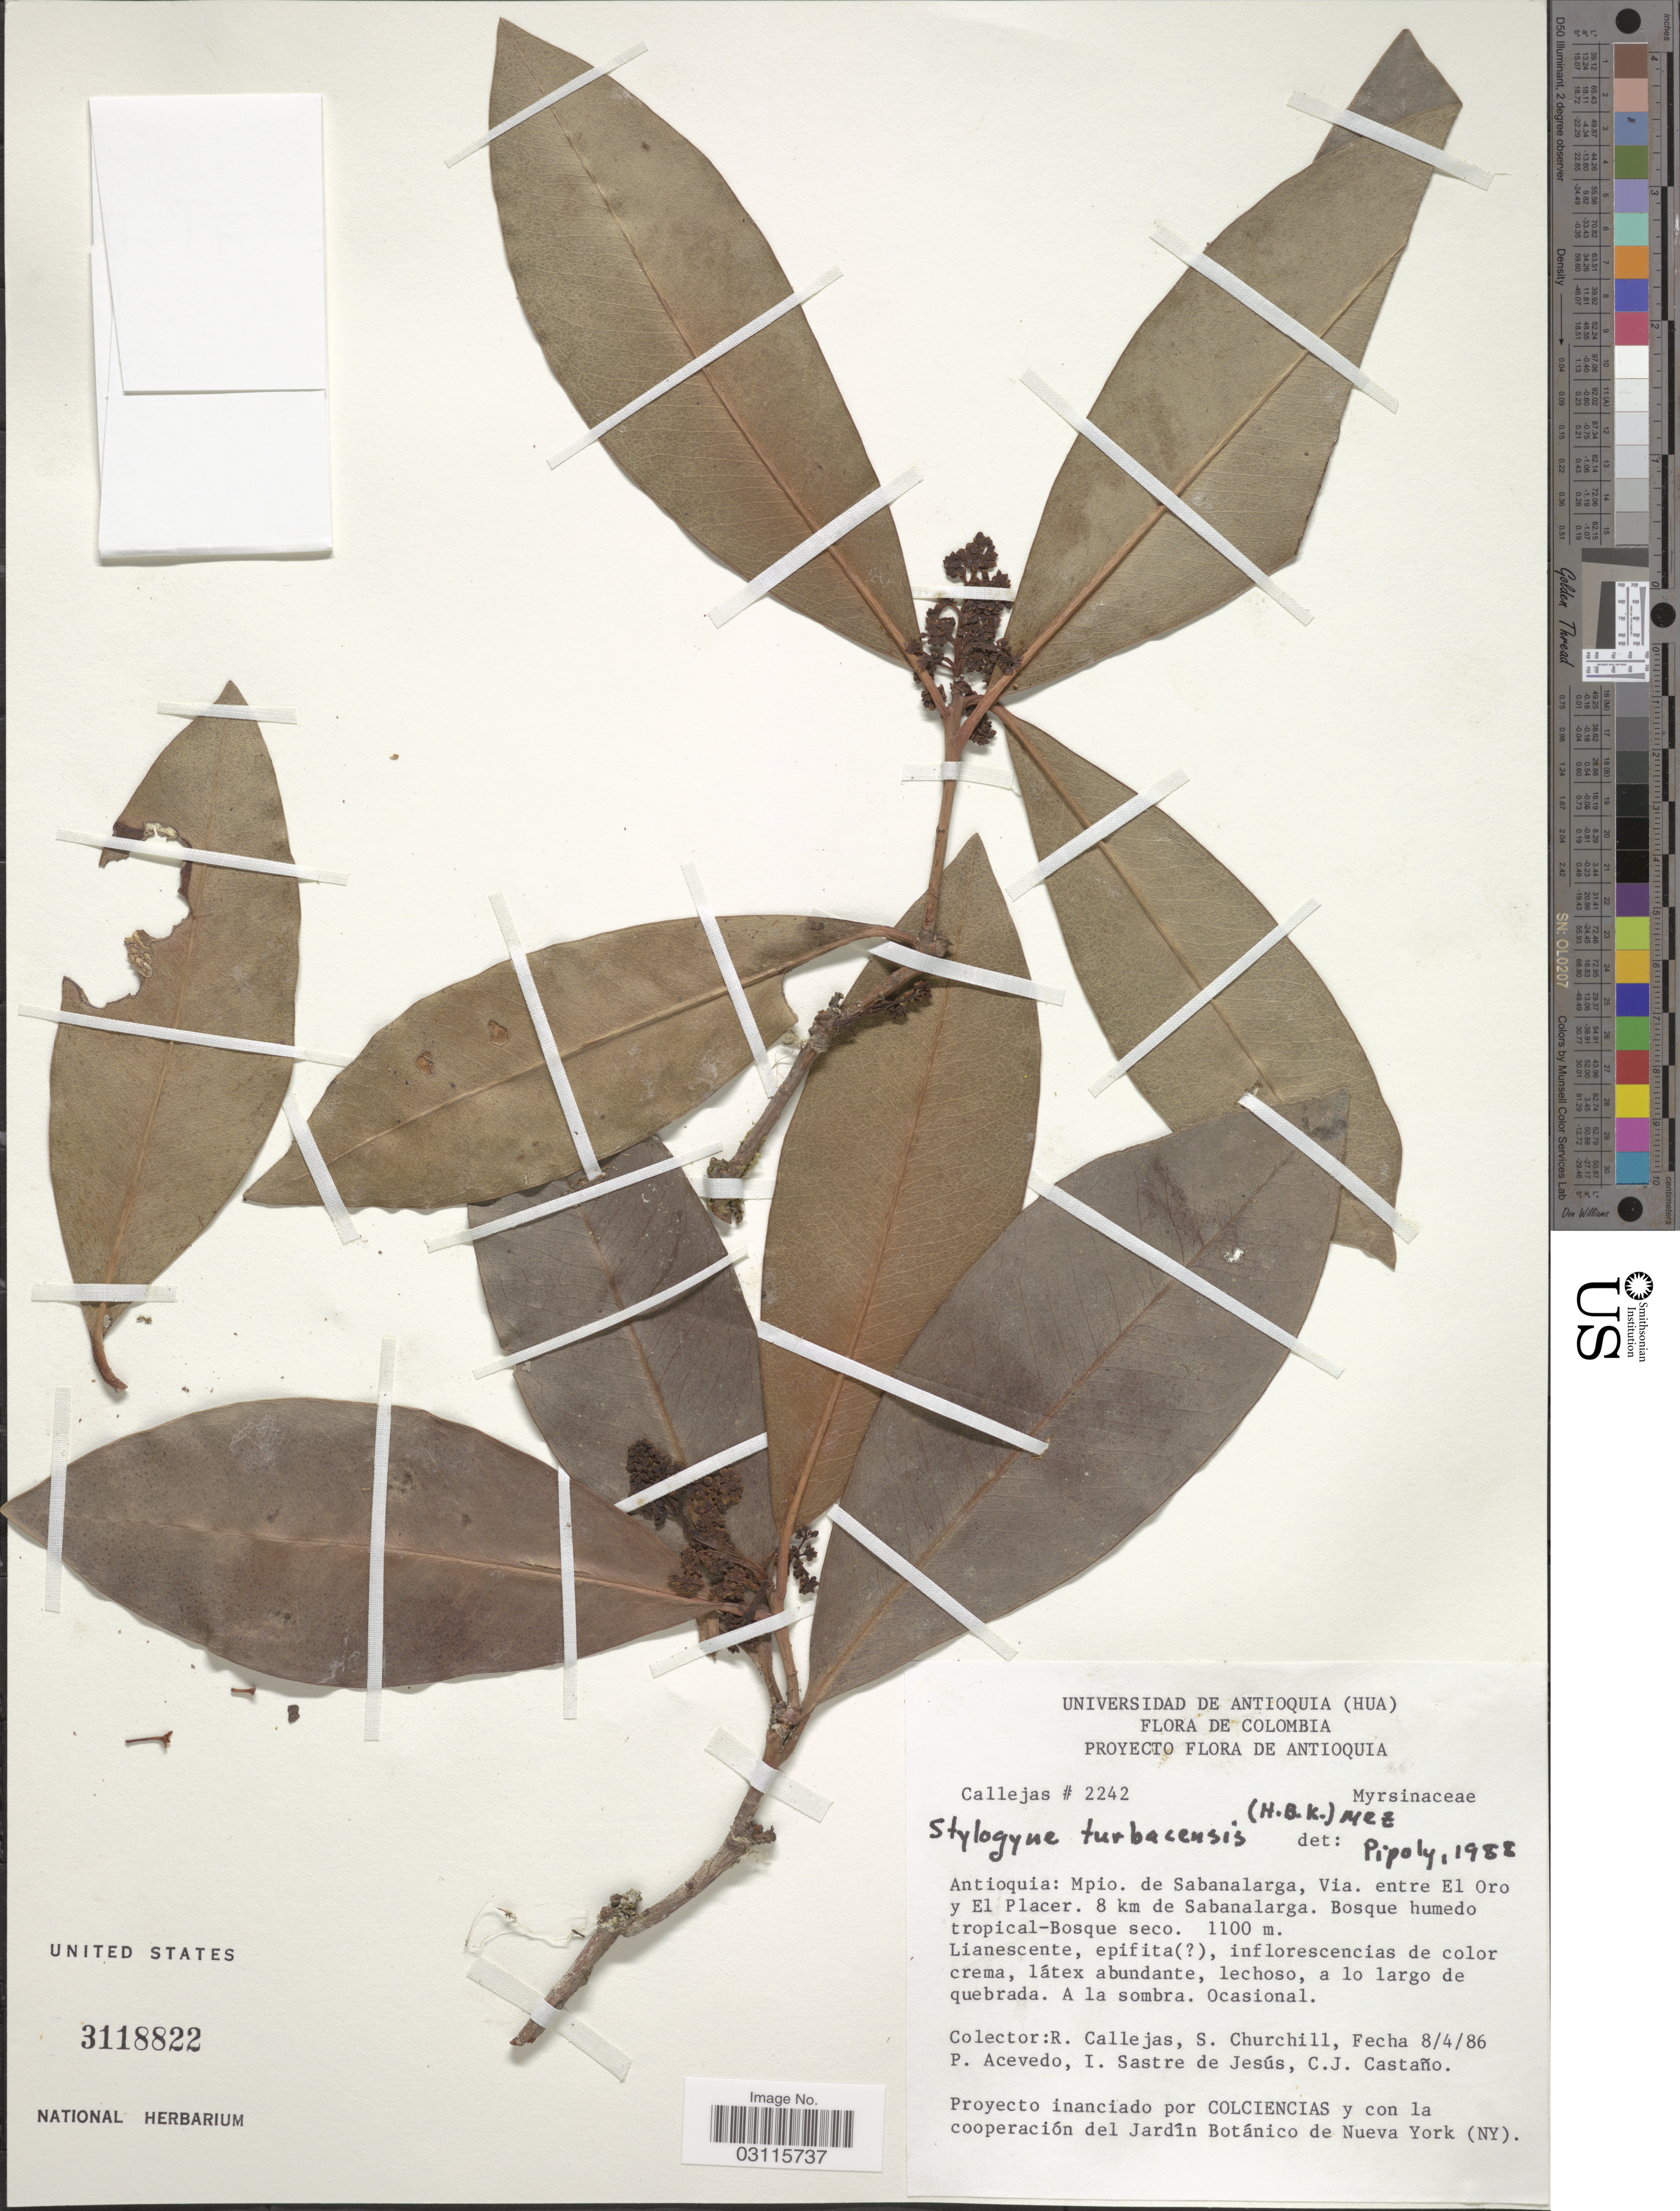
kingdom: Plantae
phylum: Tracheophyta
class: Magnoliopsida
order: Ericales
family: Primulaceae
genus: Stylogyne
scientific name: Stylogyne turbacensis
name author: (Kunth) Mez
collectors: R. Callejas, S. Churchill, P. Acevedo-Rodr., I. Sastre-de Jesús & C. Castaño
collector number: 2242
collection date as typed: Transcribed d/m/y: 8/4/86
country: Colombia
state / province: Antioquia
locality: Mpio. de Sabanalarga, Via. entre El Oro Y El Placer. 8 km de Sabanalarga.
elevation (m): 1100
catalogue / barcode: US 3118822